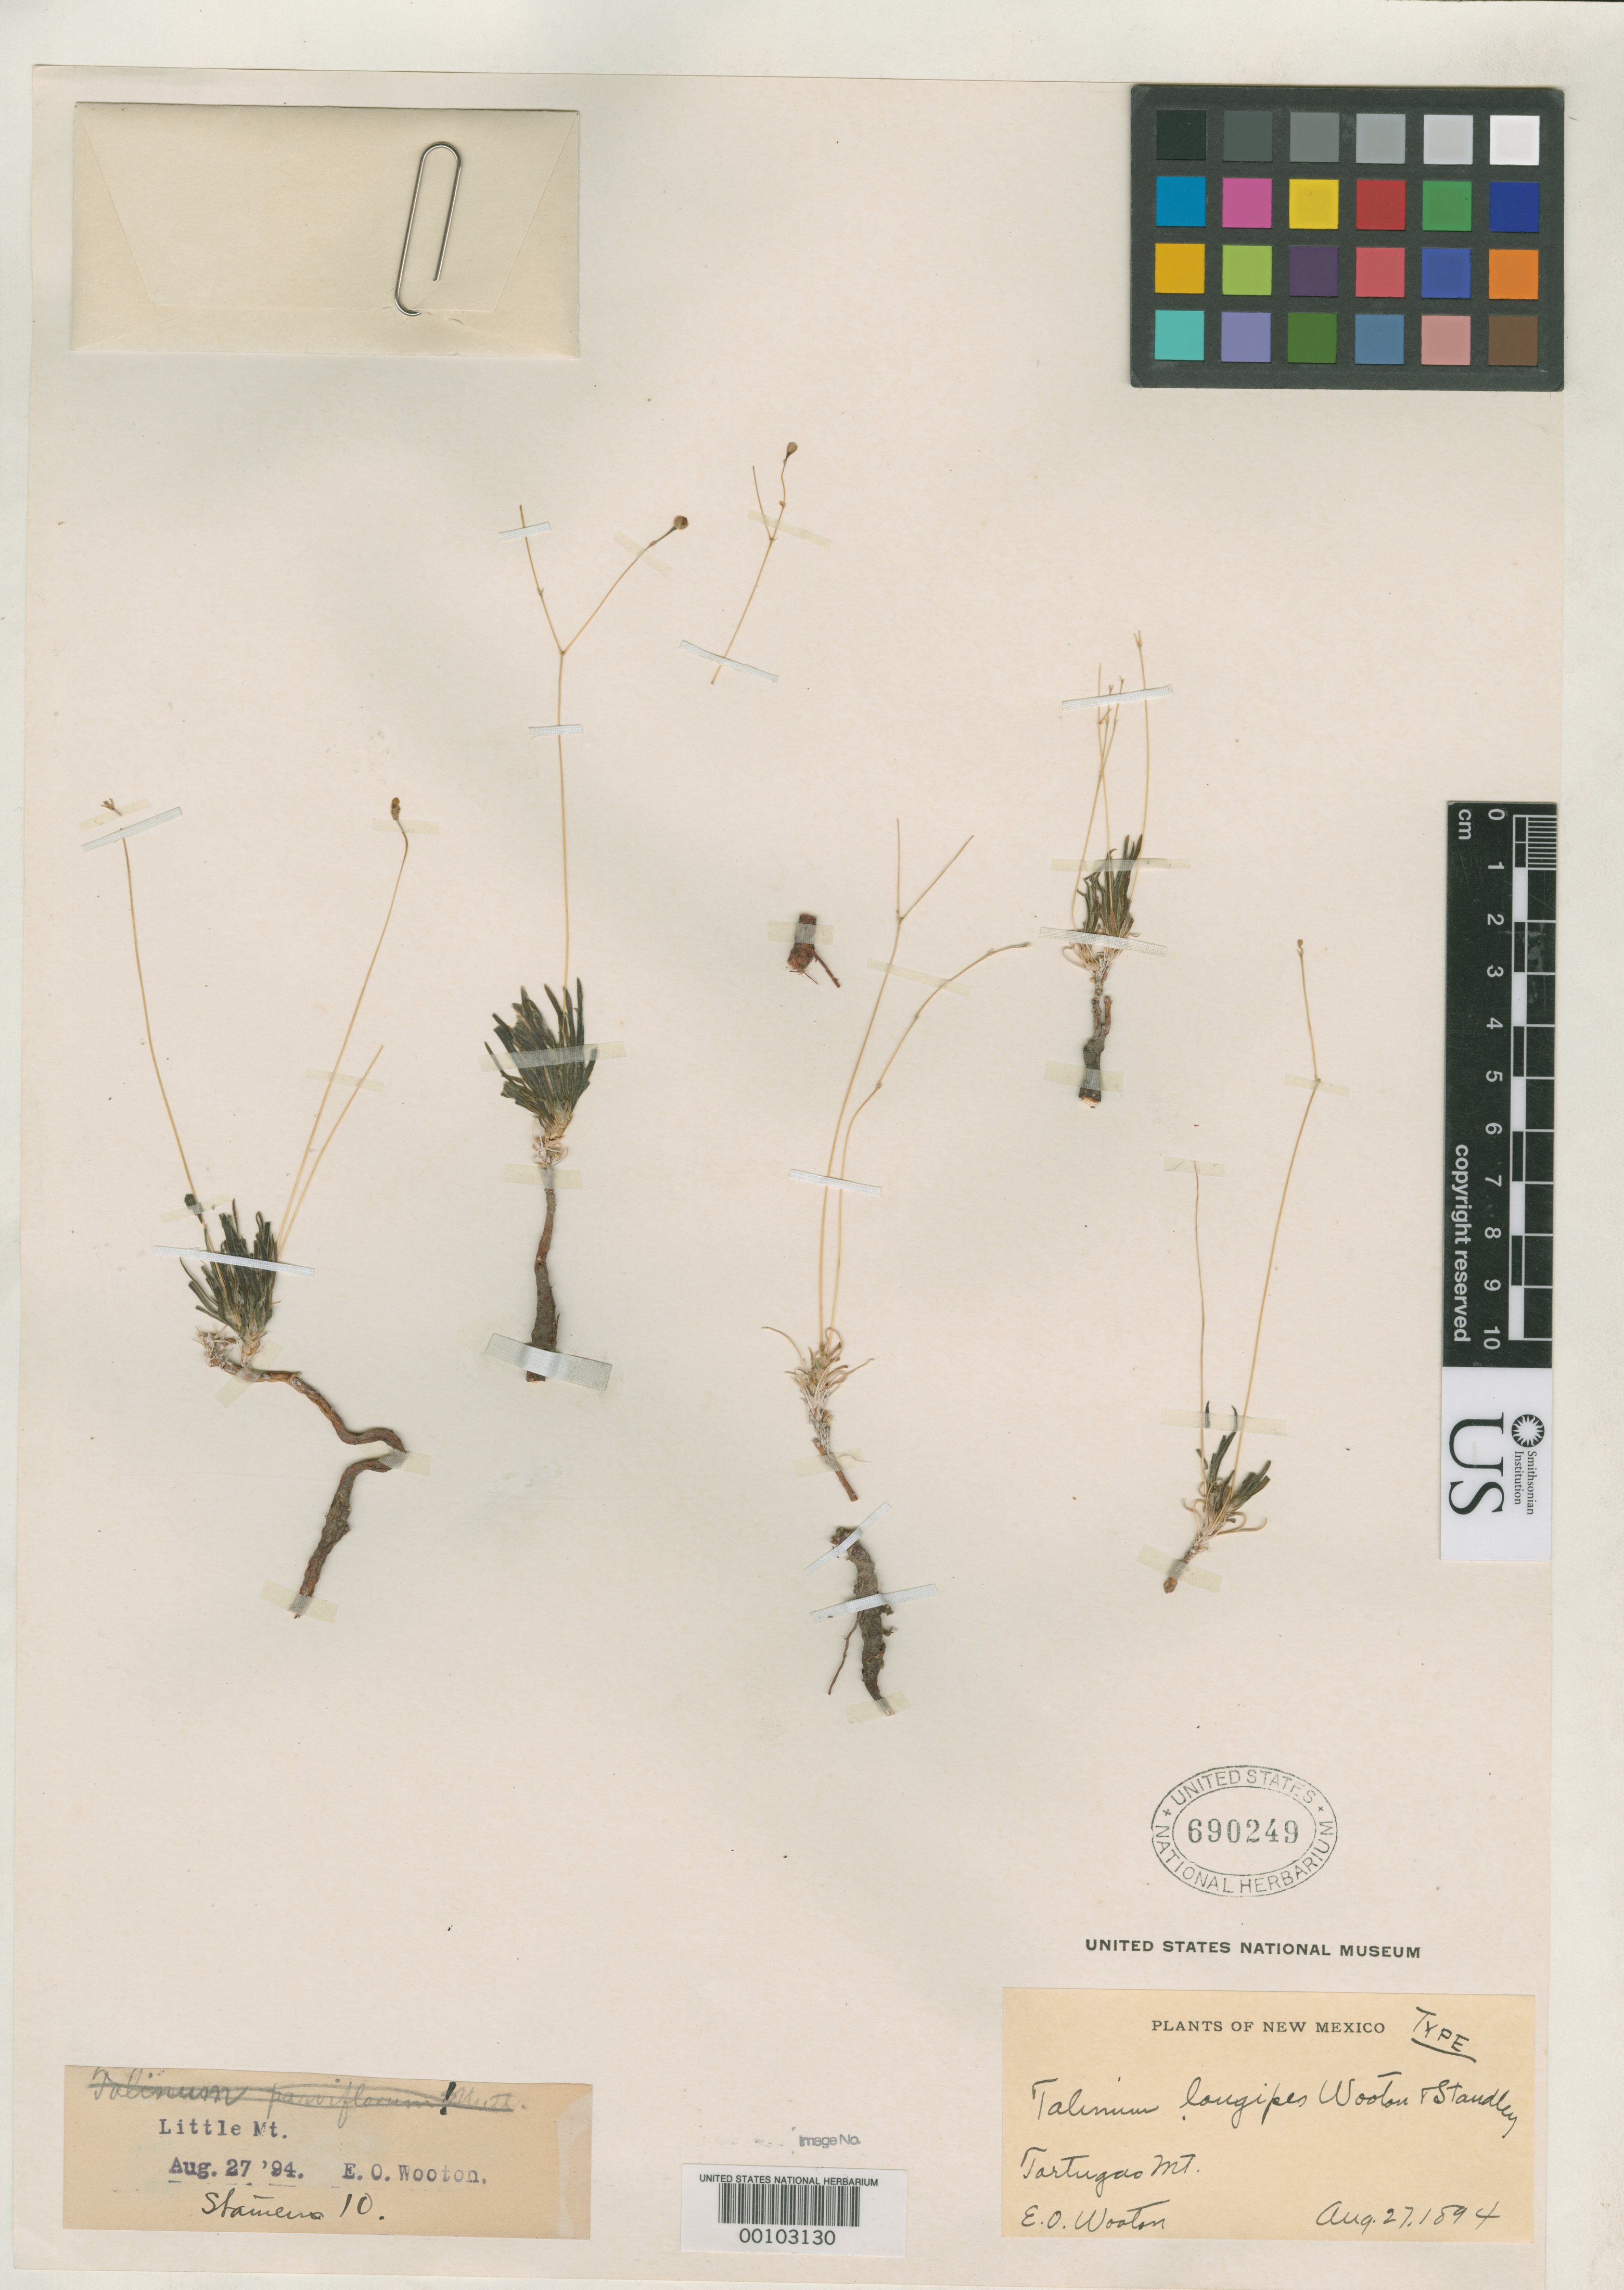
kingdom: Plantae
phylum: Tracheophyta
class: Magnoliopsida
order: Caryophyllales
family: Talinaceae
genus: Talinum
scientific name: Talinum longipes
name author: Wooton & Standl.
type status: Holotype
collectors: E. O. Wooton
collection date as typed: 27 Aug 1894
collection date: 1894-08-27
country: Mexico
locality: Tortugas Mountain.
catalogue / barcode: US 690249